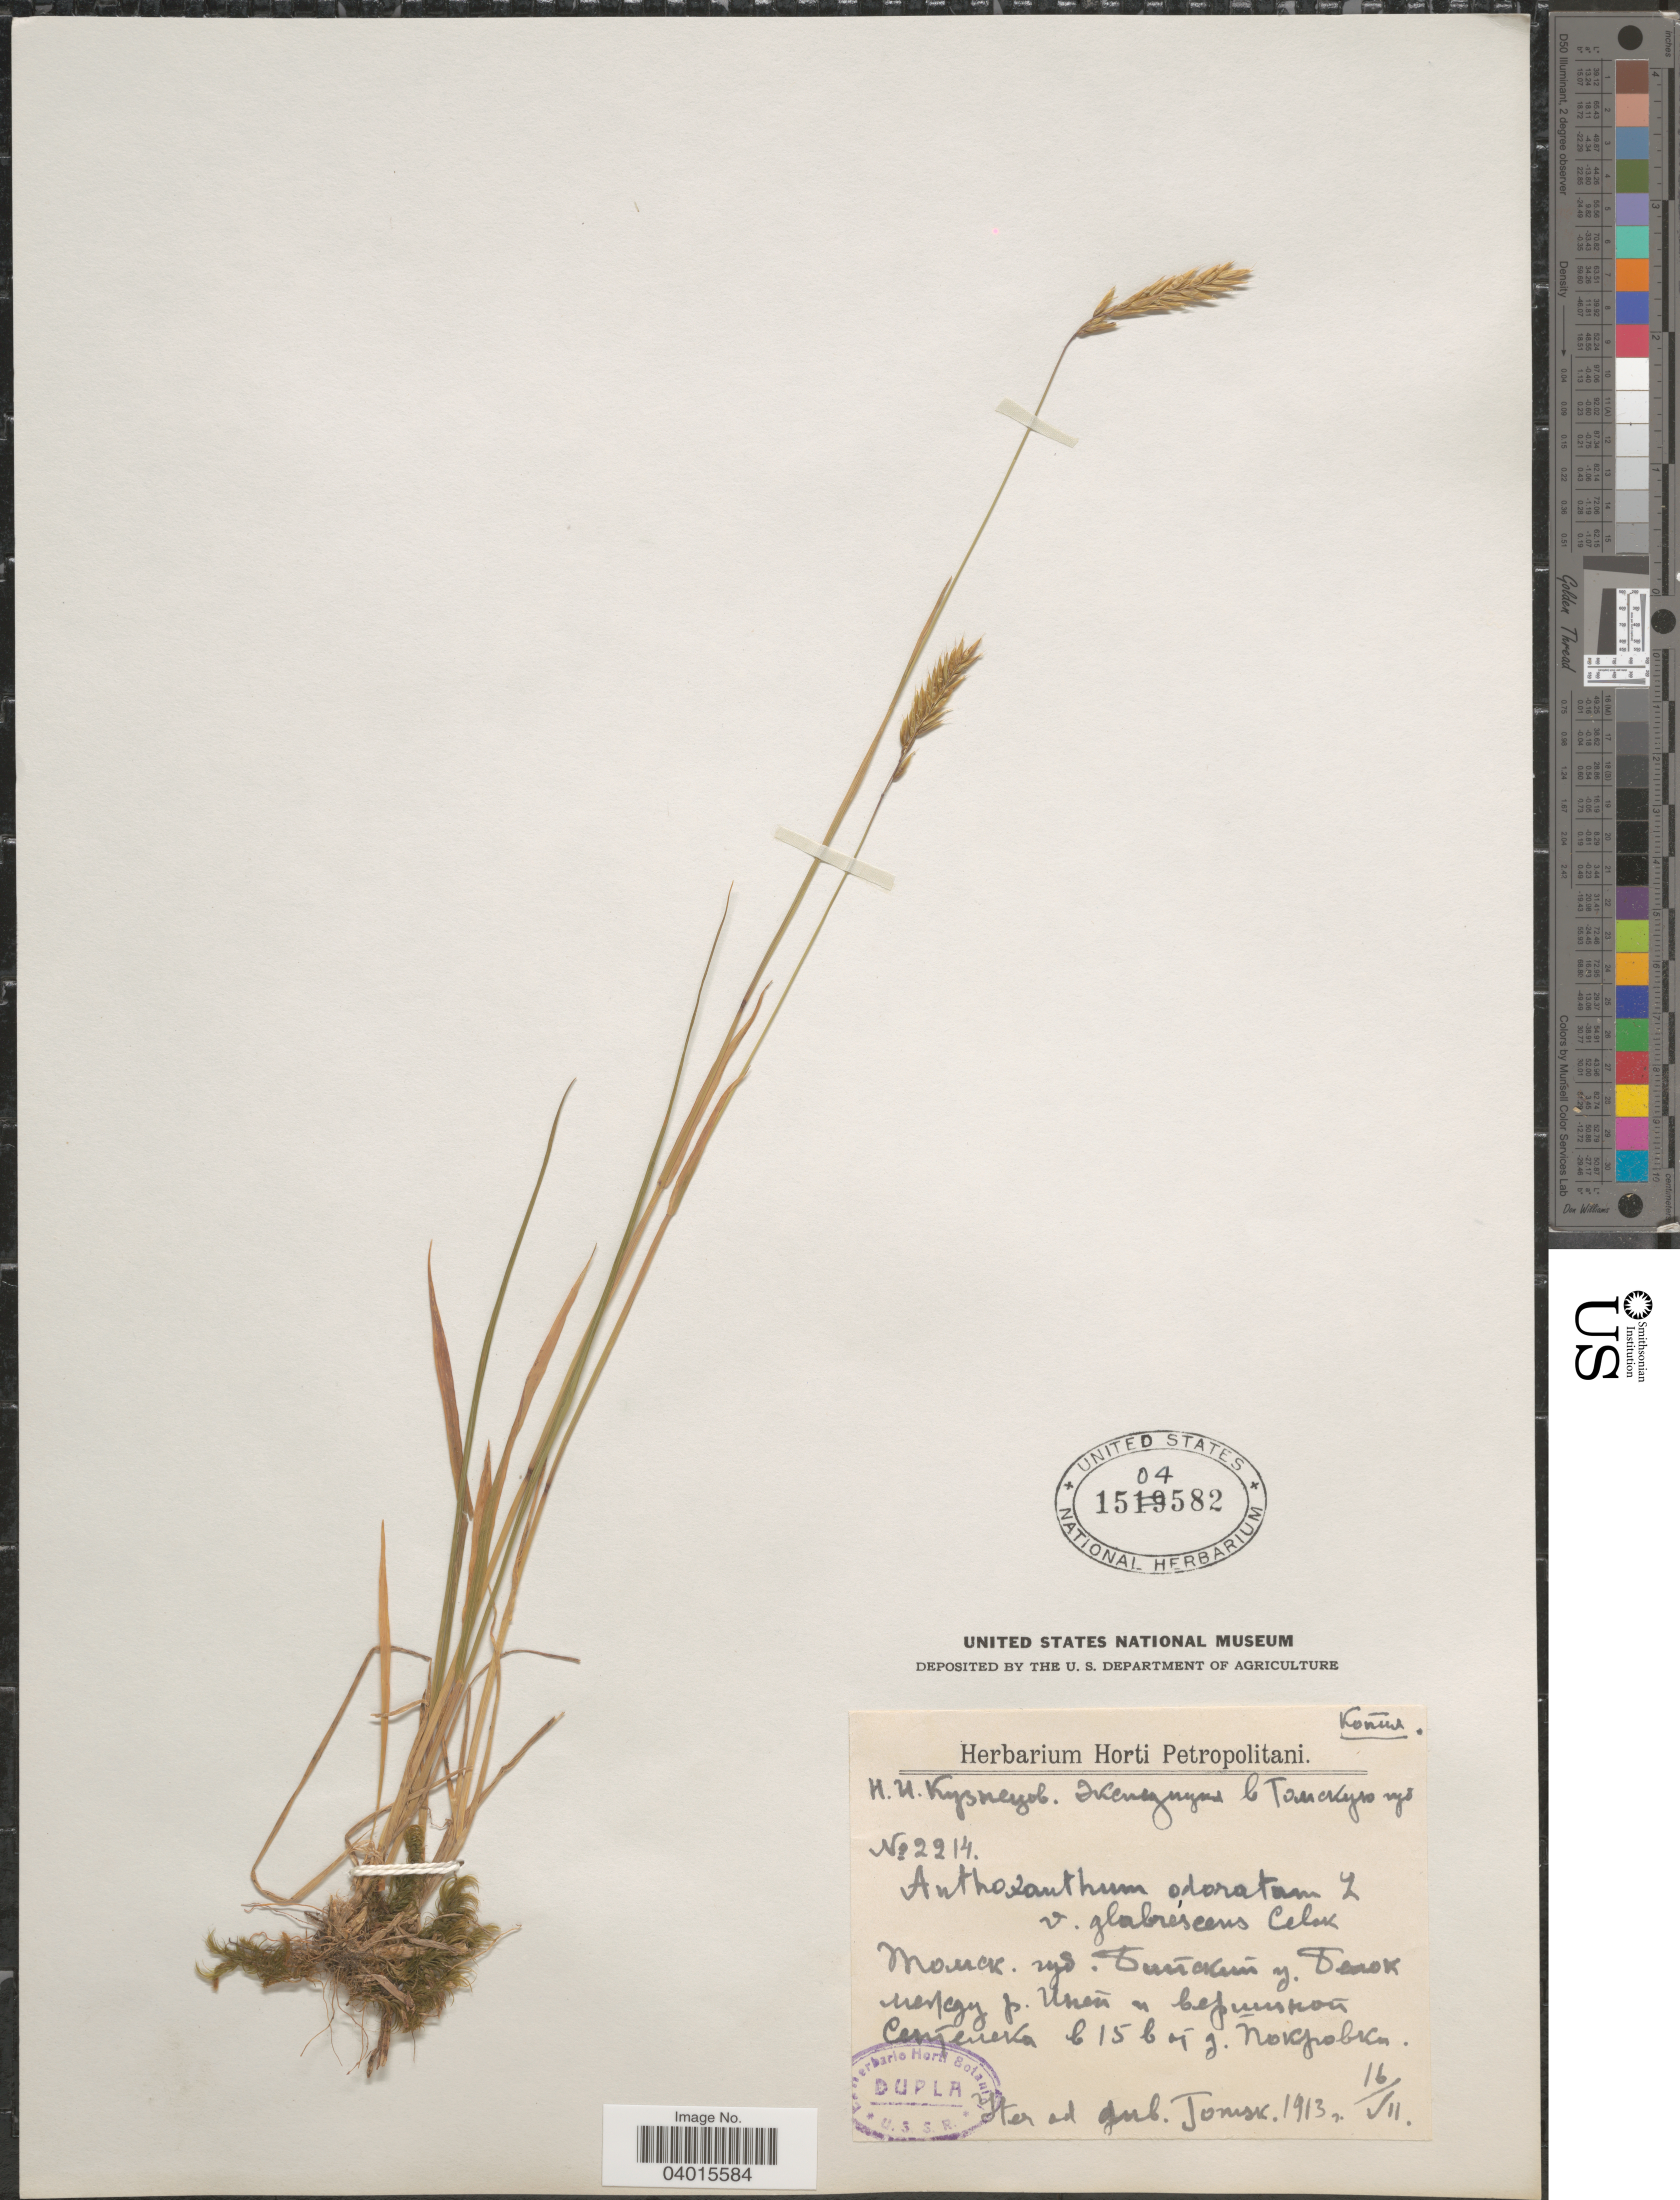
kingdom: Plantae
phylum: Tracheophyta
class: Liliopsida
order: Poales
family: Poaceae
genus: Anthoxanthum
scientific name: Anthoxanthum odoratum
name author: L.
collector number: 2214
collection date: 1913-07-16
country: Russian Federation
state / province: Tomsk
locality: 16 km from Pokrovka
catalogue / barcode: US 1504582